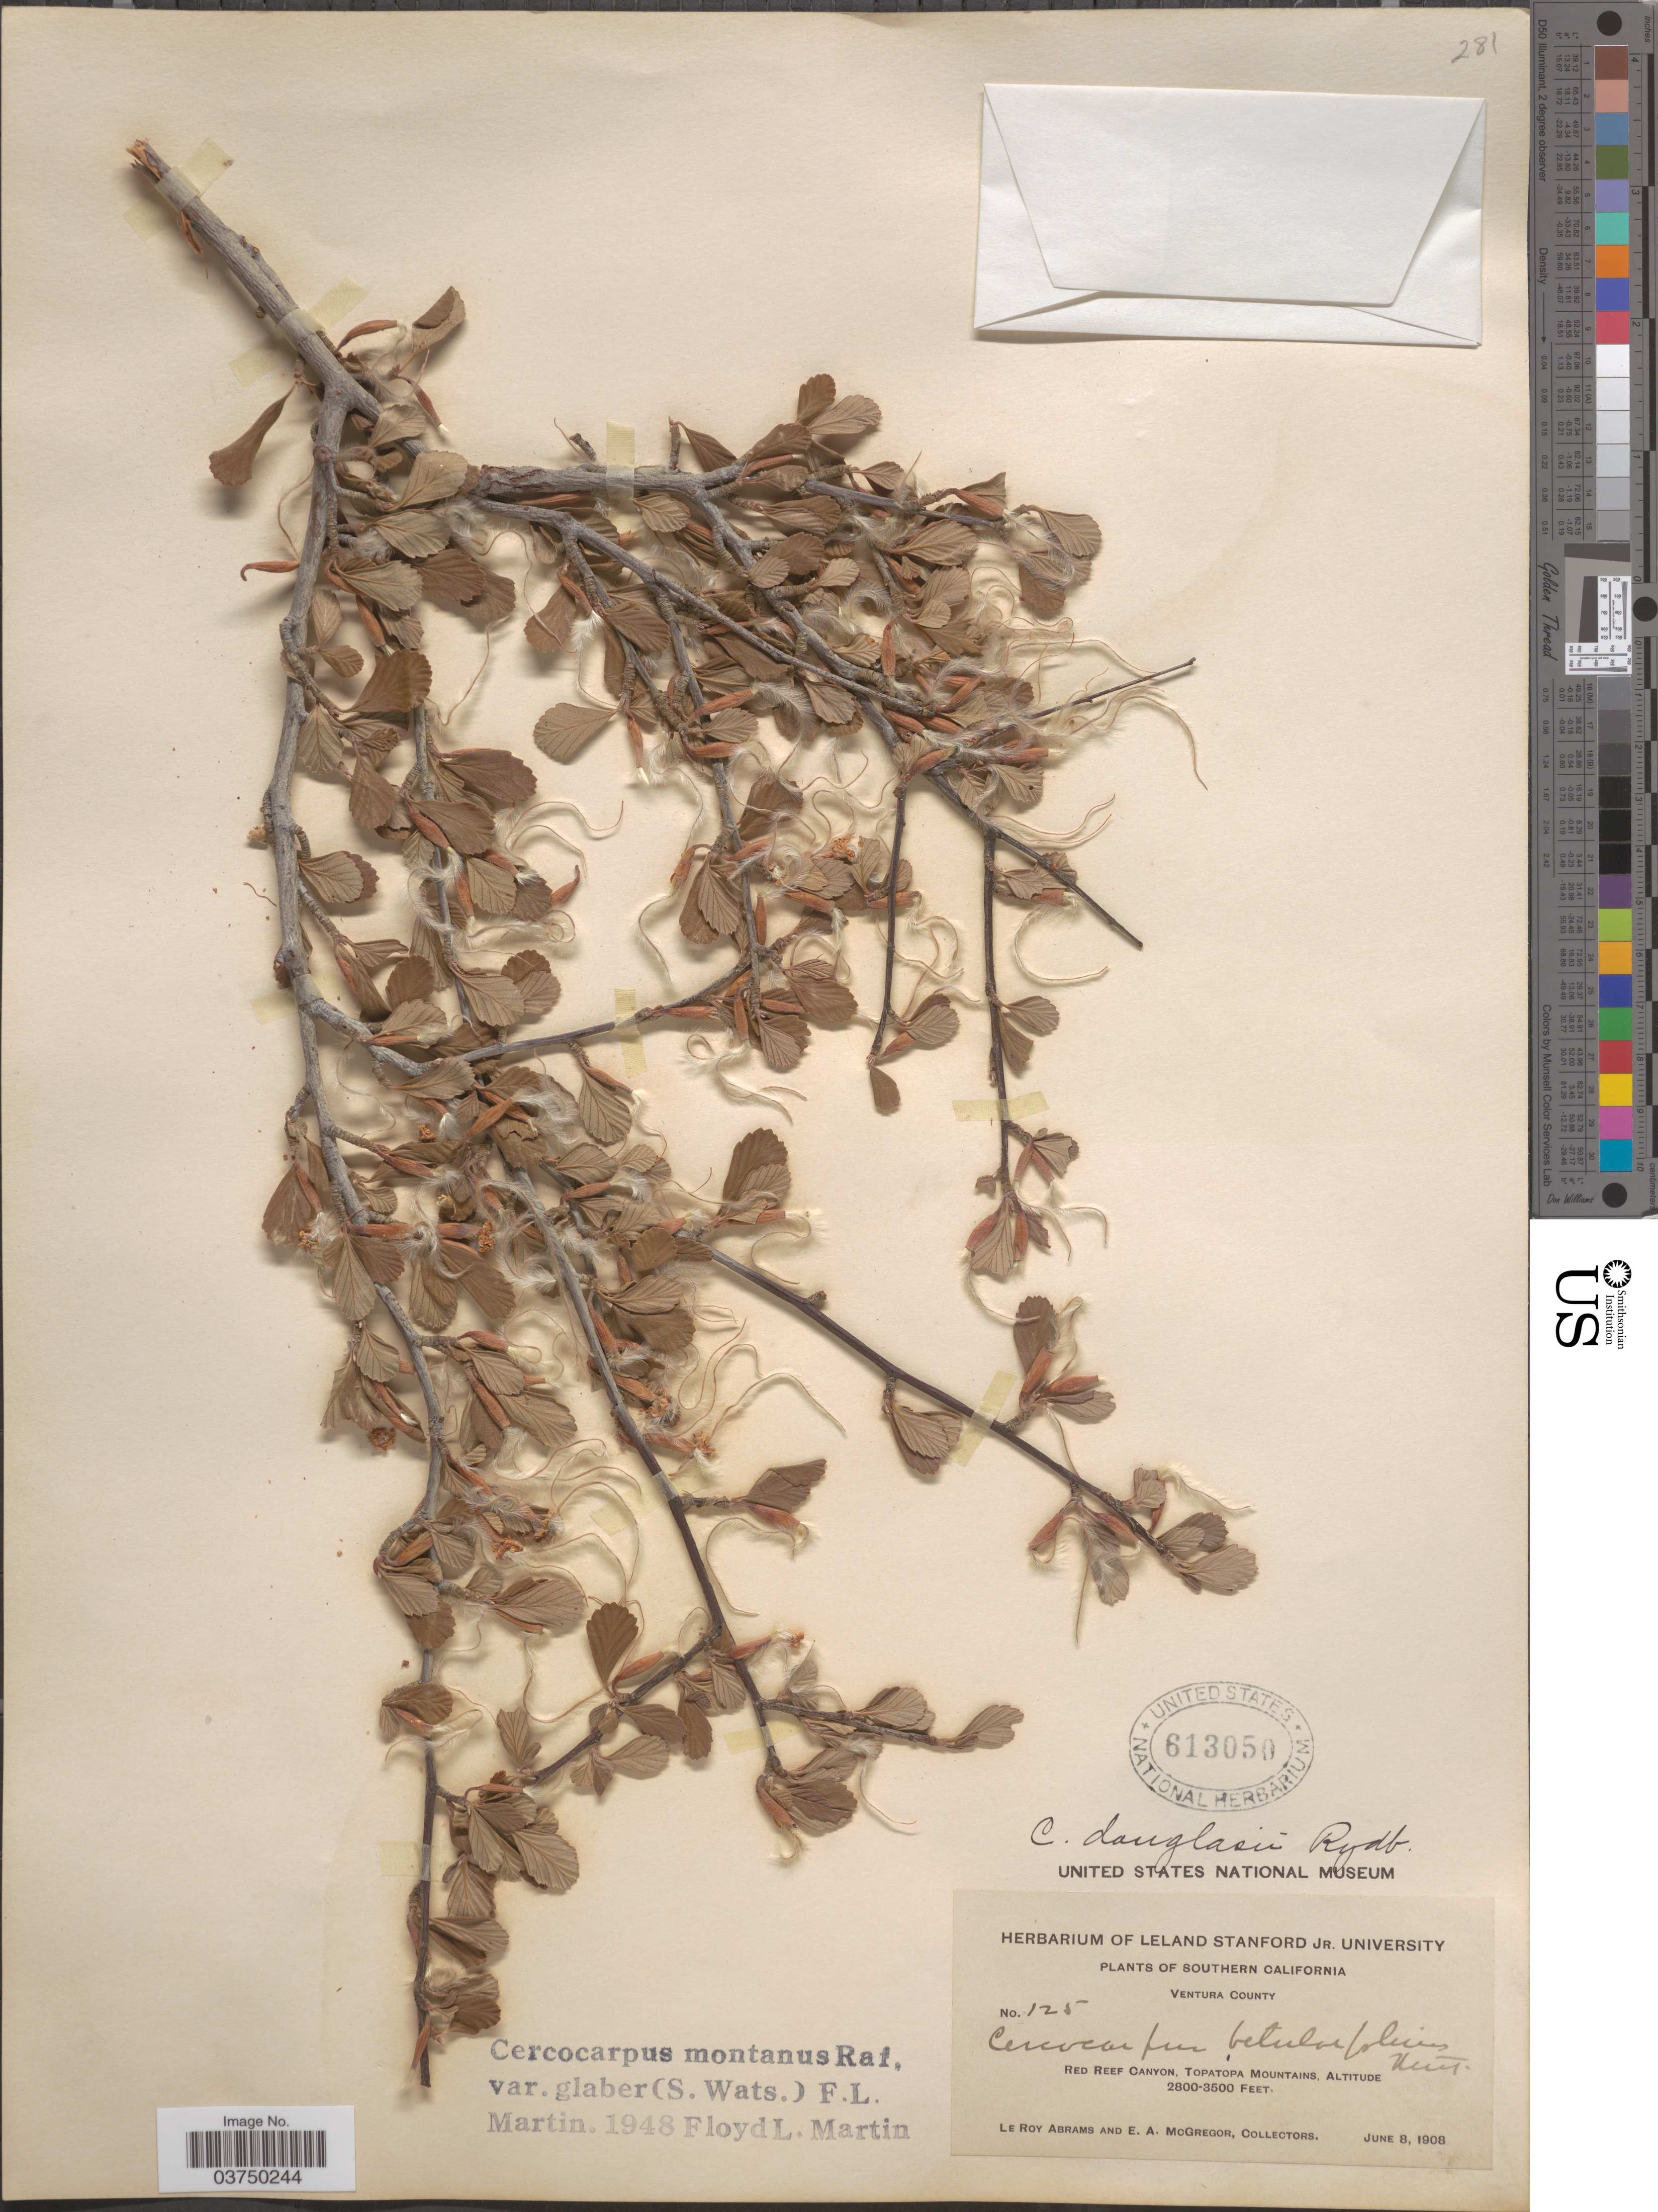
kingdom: Plantae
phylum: Tracheophyta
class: Magnoliopsida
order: Rosales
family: Rosaceae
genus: Cercocarpus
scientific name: Cercocarpus montanus var. glaber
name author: (S. Watson) F.L. Martin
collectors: L. Abrams & E. A. McGregor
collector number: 125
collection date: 1908-06-08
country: United States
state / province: California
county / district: Ventura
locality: Southern California. Ventura County. Red Reef Canyon, Topatopa Mountains.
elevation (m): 853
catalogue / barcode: US 613050